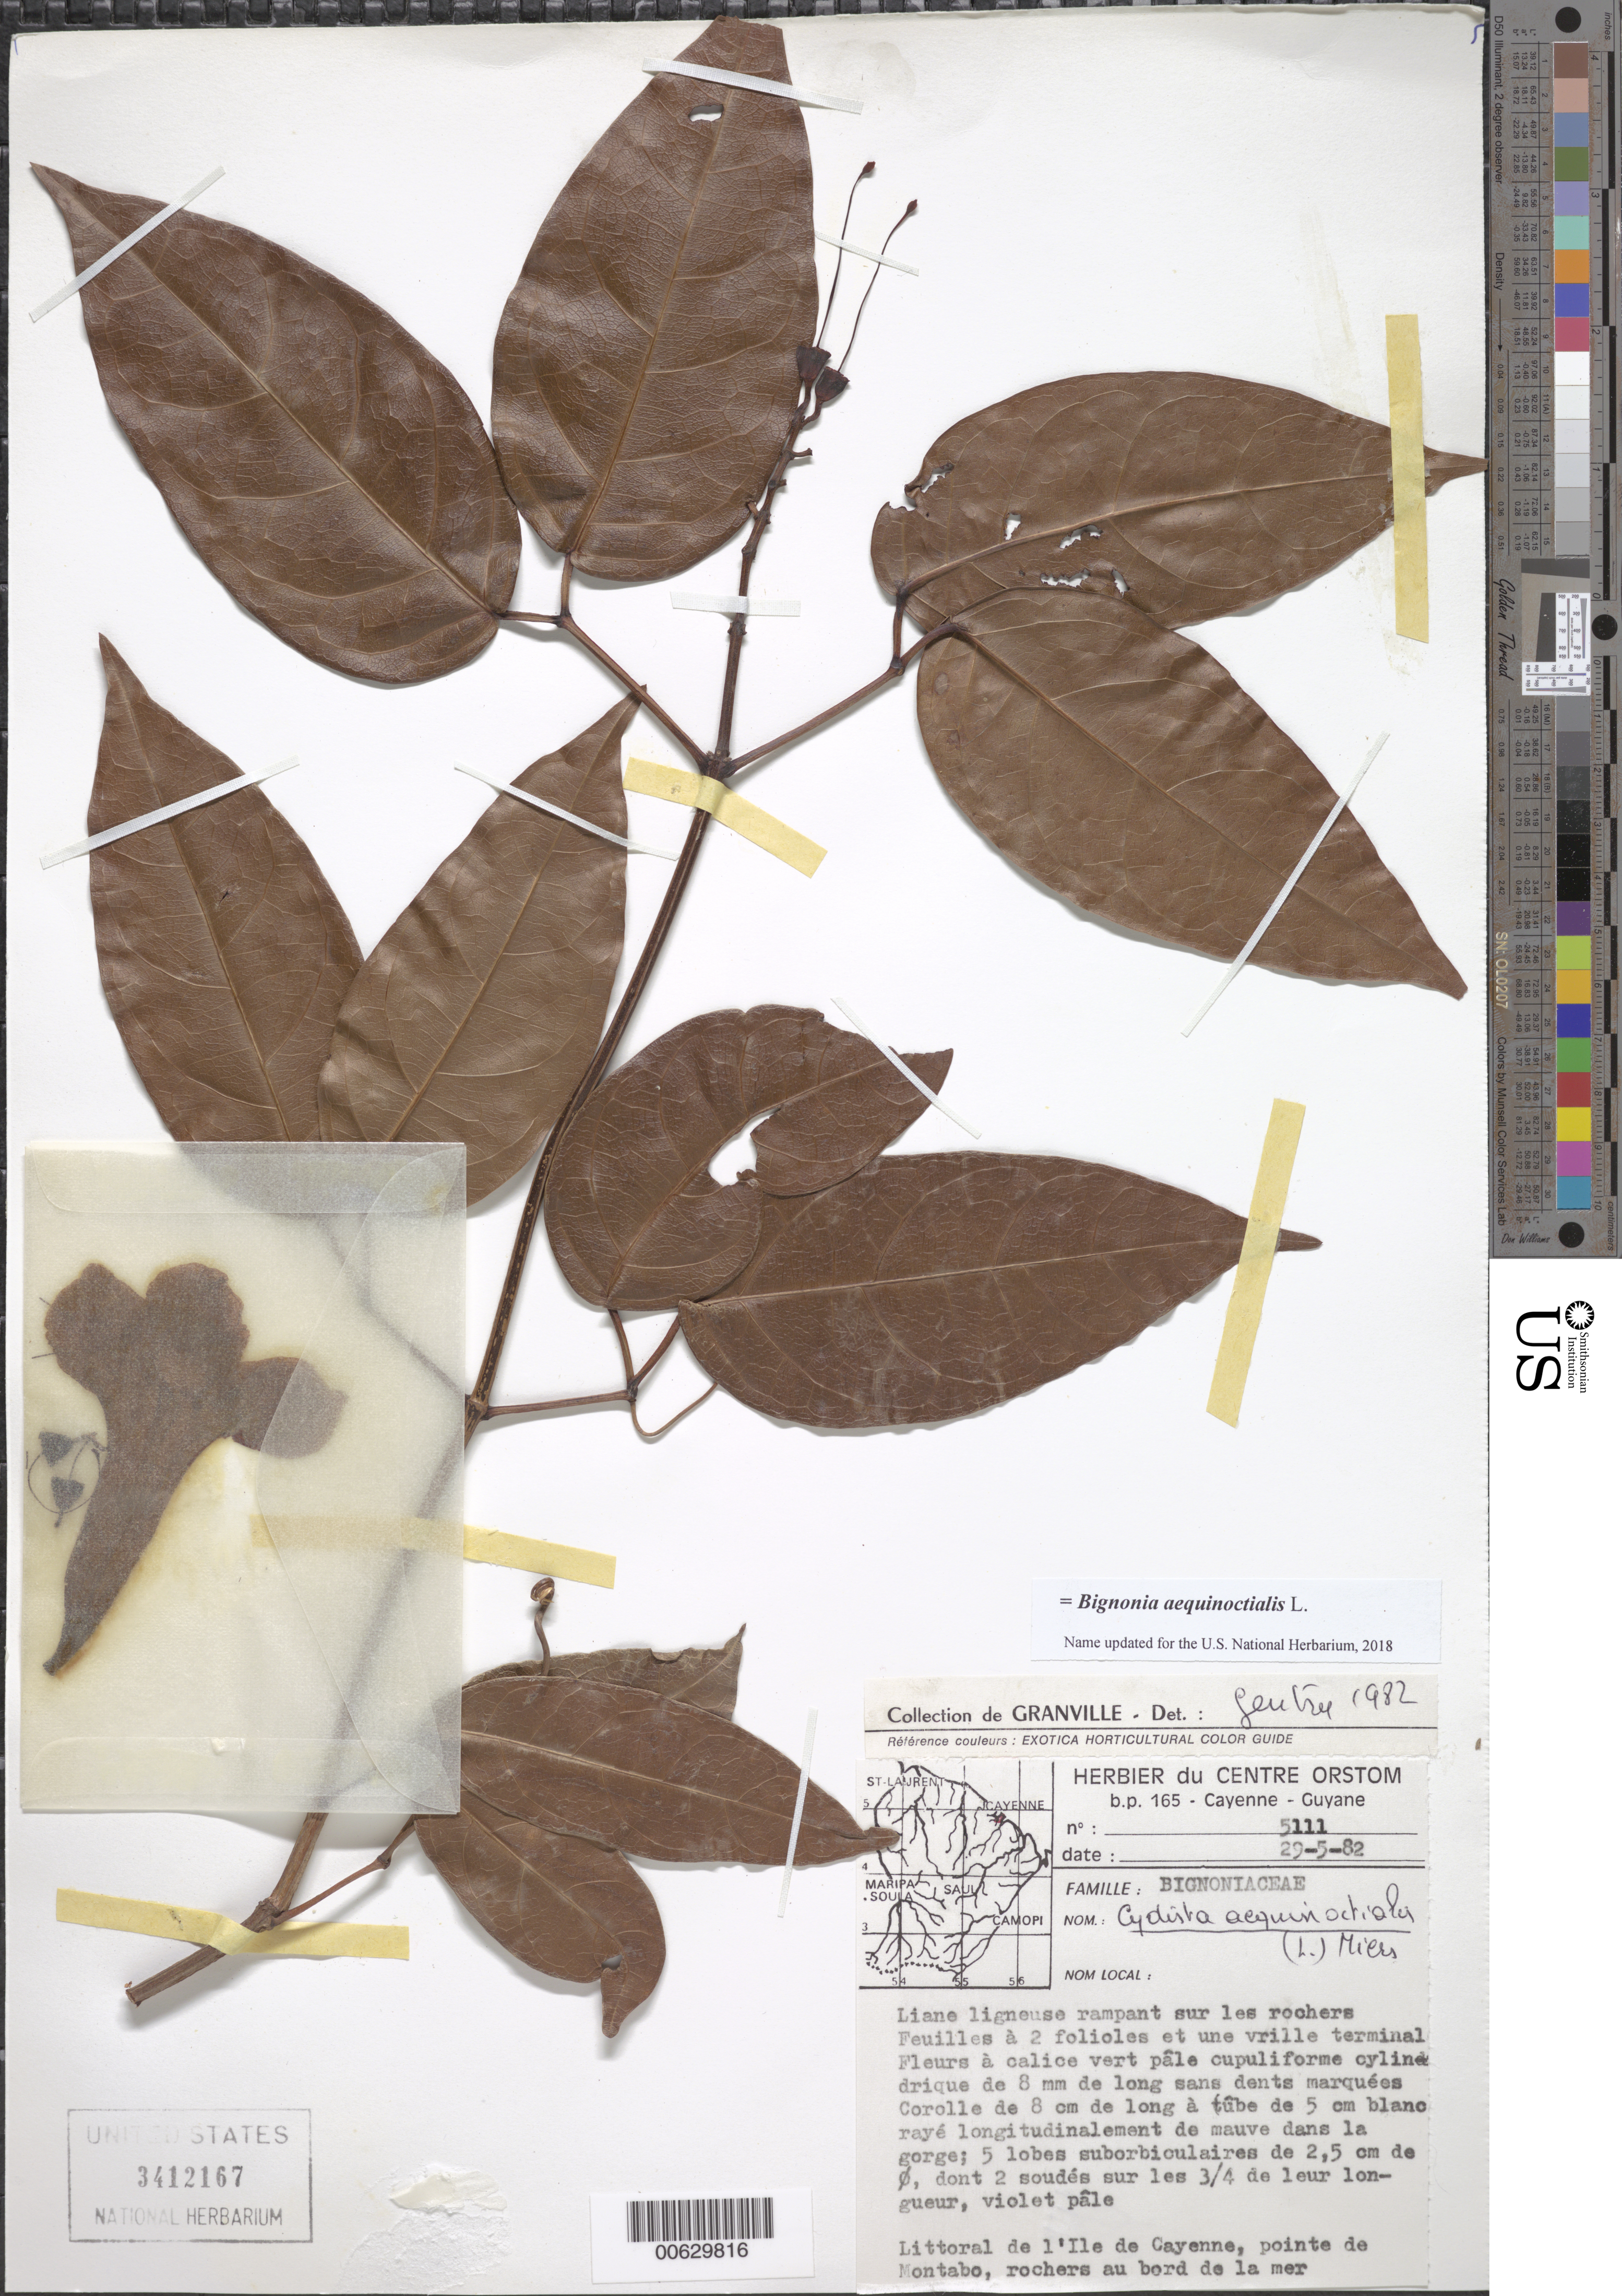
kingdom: Plantae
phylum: Tracheophyta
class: Magnoliopsida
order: Lamiales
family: Bignoniaceae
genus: Bignonia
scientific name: Bignonia aequinoctialis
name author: L.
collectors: J.-J. de Granville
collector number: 5111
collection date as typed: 29-May-82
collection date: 1982-05-29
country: French Guiana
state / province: Cayenne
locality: Cayenne, littoral de l'Ile, point de Montabo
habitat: Rochers au bord de la mer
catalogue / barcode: US 3412167